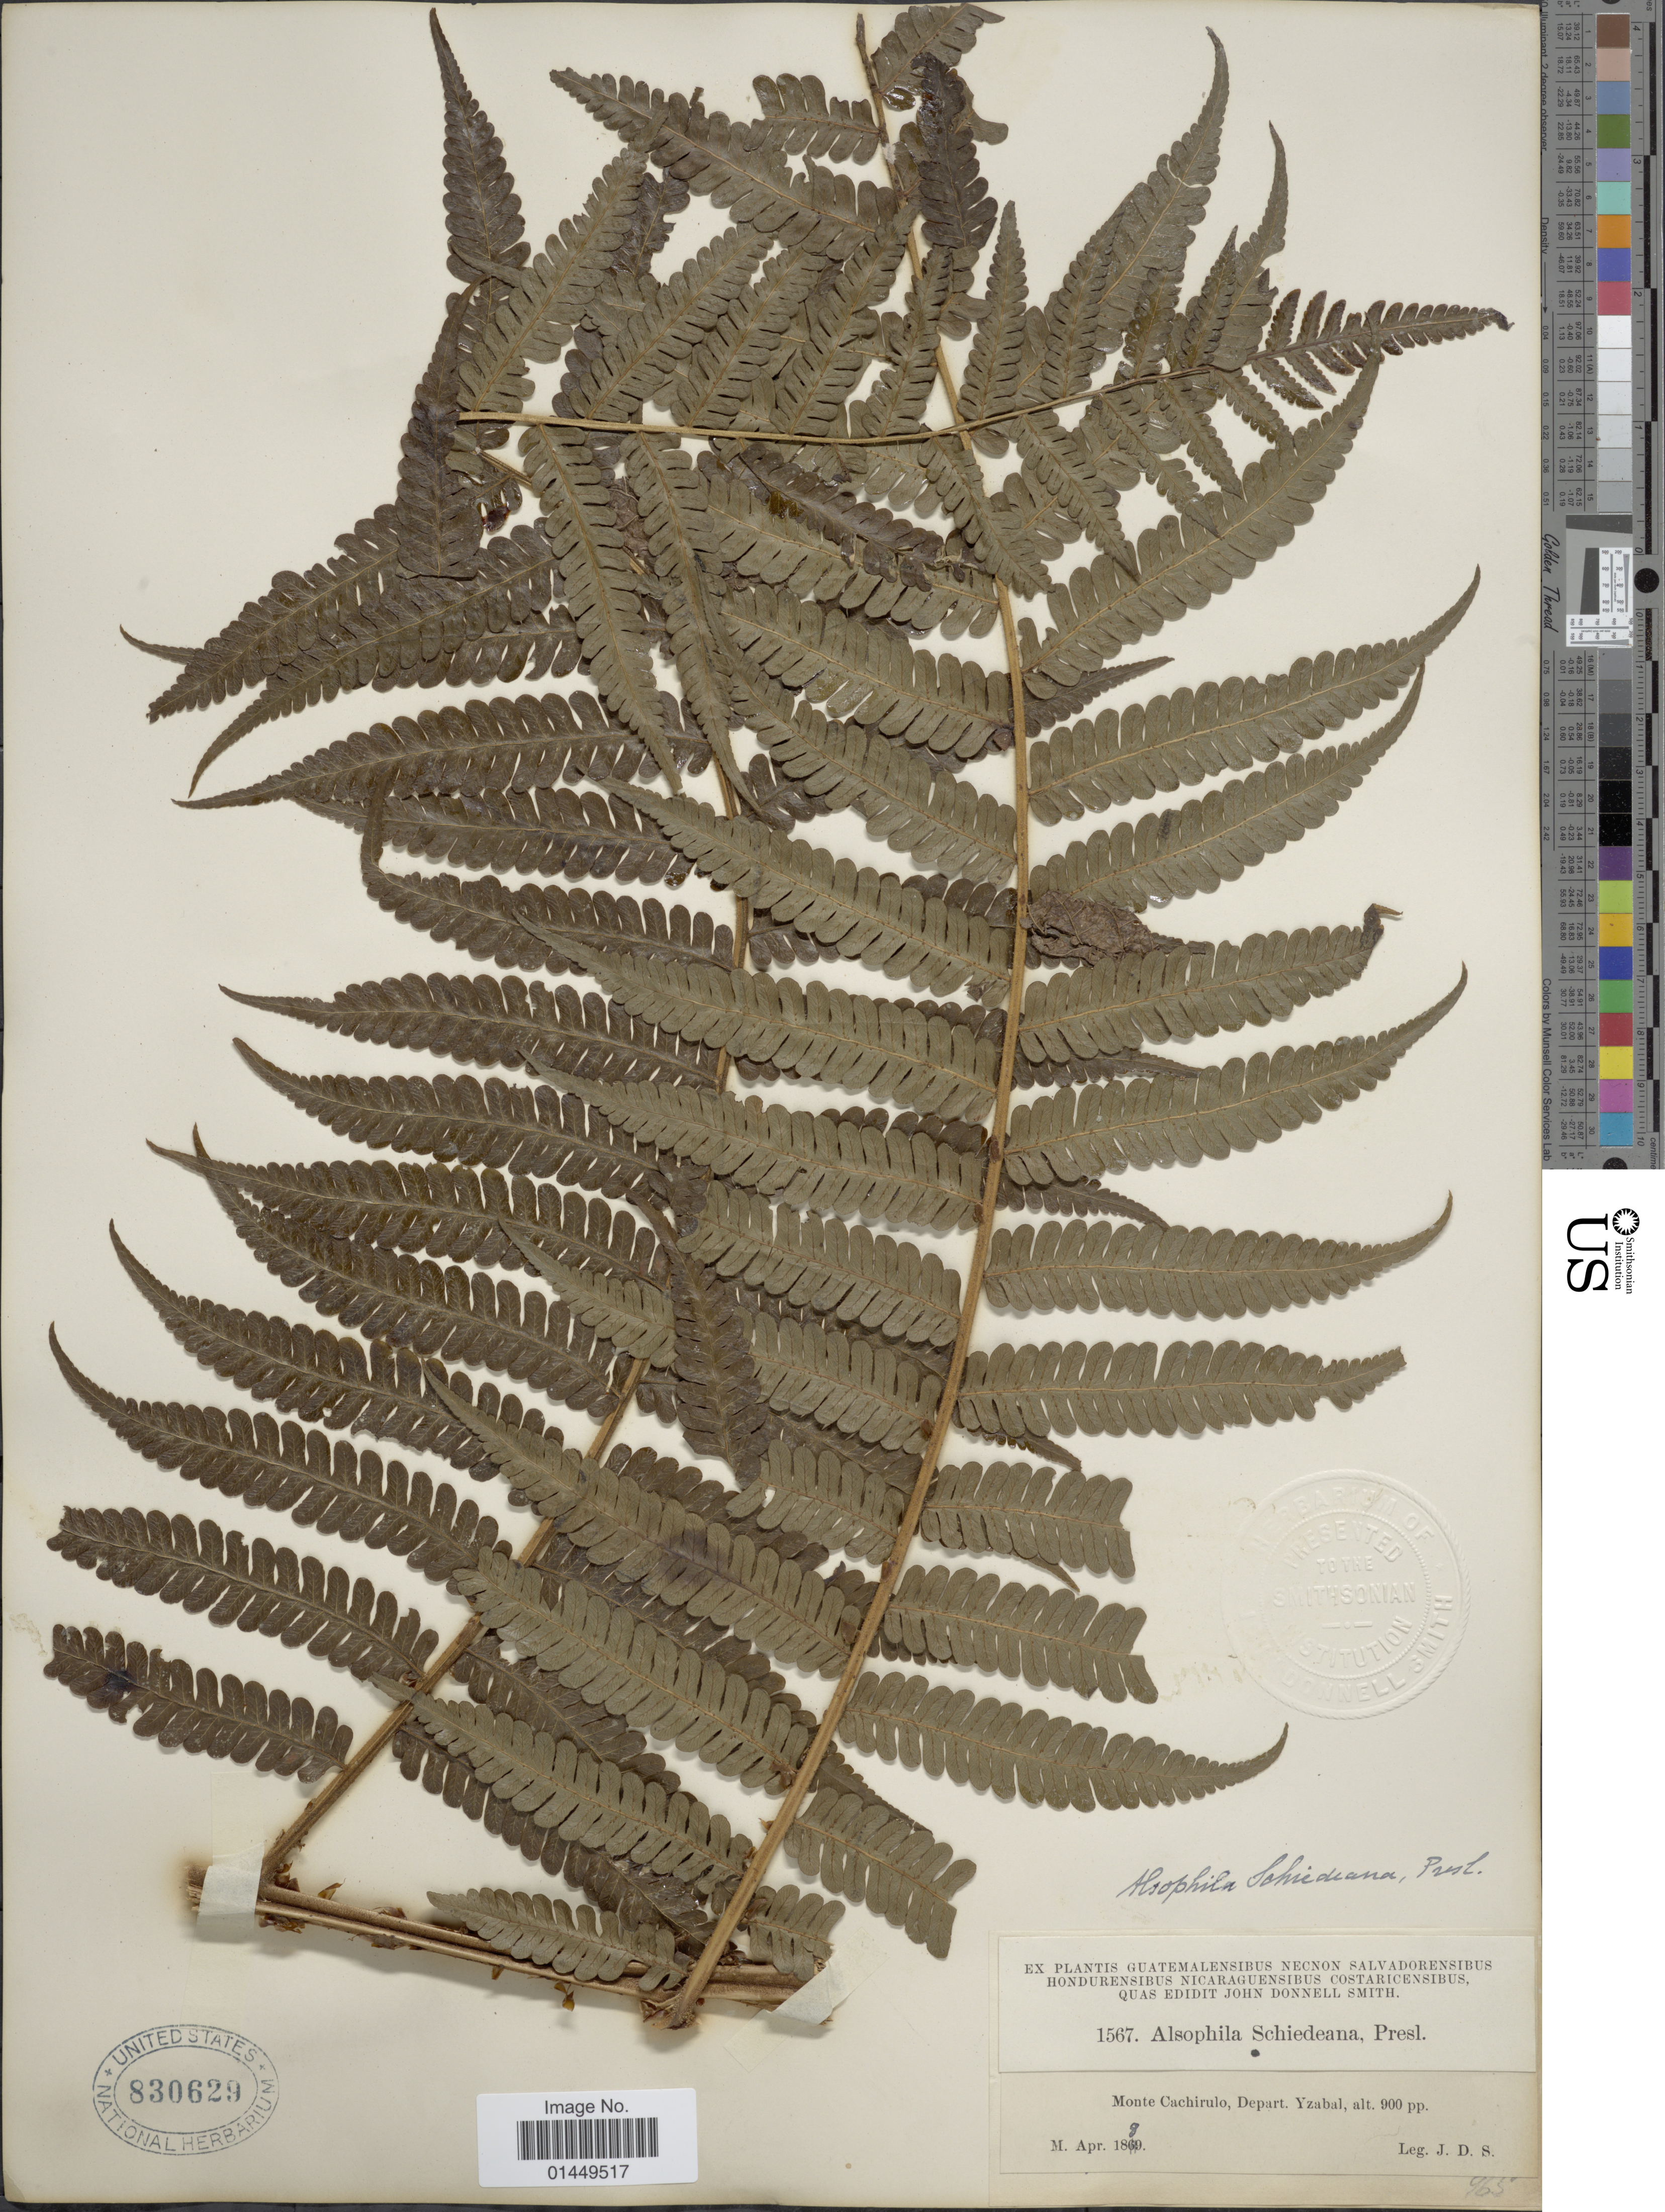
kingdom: Plantae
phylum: Tracheophyta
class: Polypodiopsida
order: Cyatheales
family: Cyatheaceae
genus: Cyathea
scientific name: Cyathea schiedeana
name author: (C. Presl) Domin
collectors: J. Donnell Smith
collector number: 1567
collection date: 1889-04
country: Guatemala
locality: Monte Cachirulo, Depart. Yzabal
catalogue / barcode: US 830629